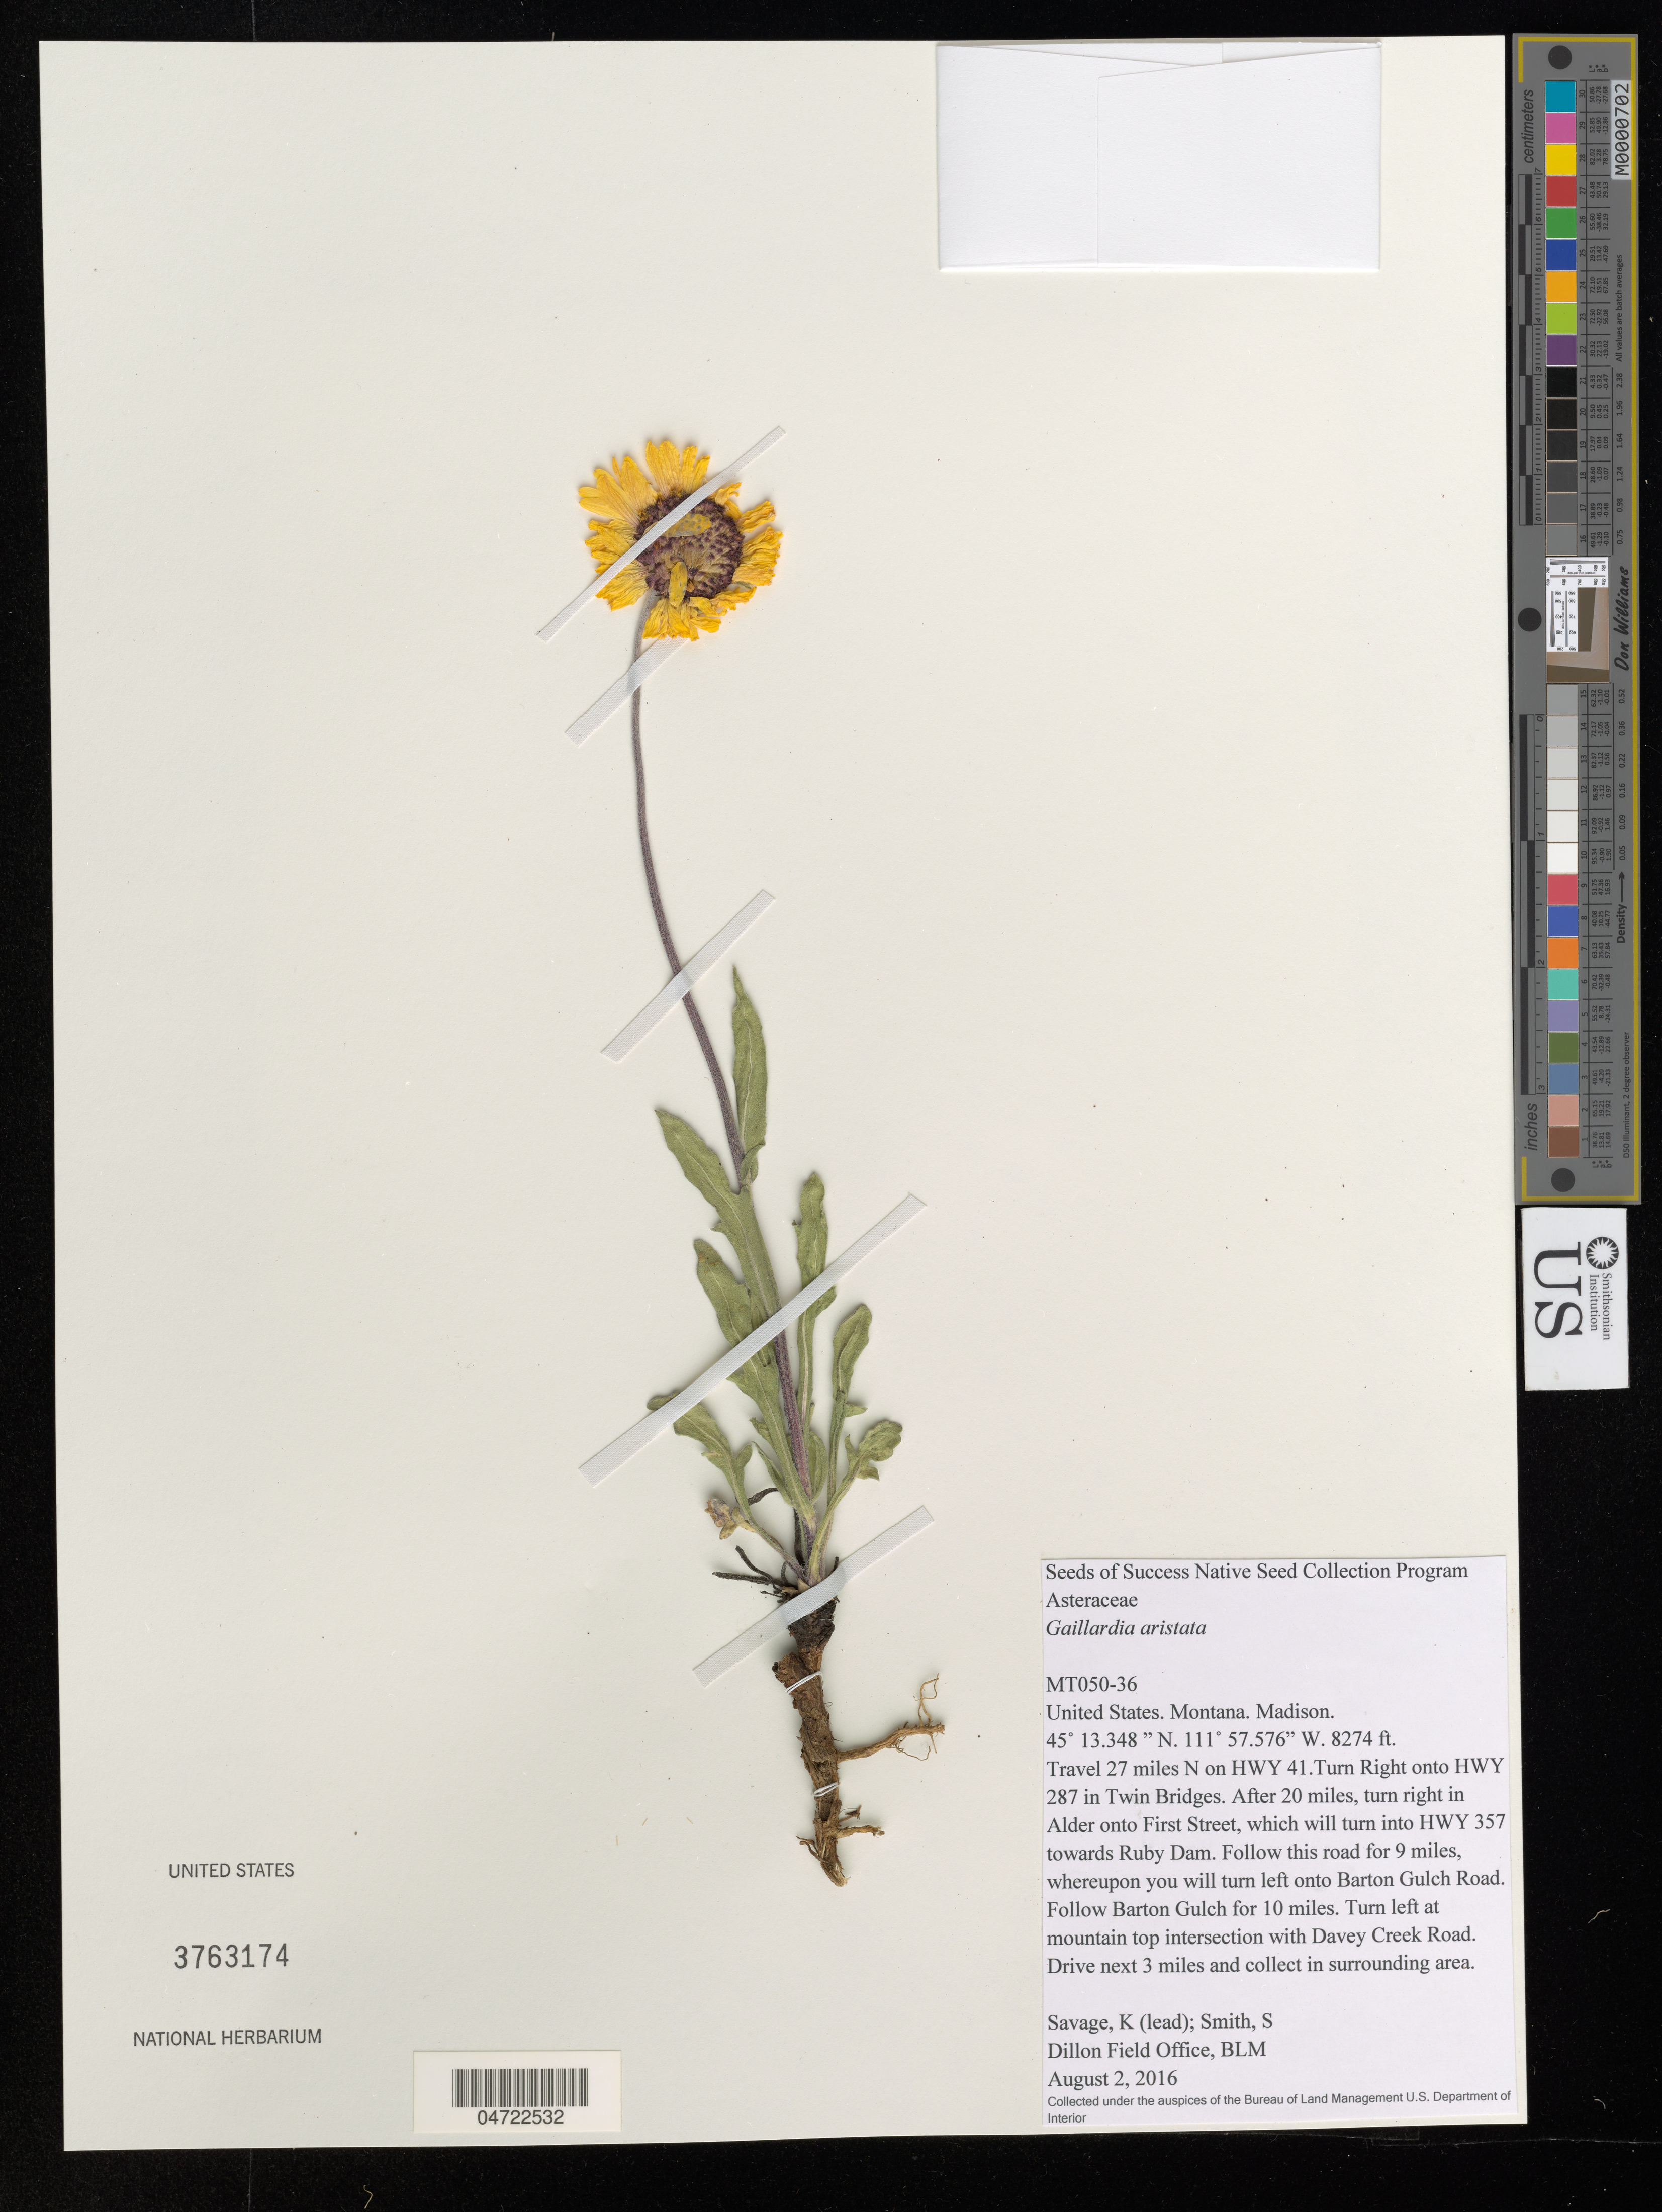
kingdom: Plantae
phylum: Tracheophyta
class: Magnoliopsida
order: Asterales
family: Asteraceae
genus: Gaillardia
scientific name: Gaillardia aristata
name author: Pursh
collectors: K. Savage & S. Smith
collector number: MT050-36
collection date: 2016-08-02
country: United States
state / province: Montana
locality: Madison. Travel 27 miles N on HWY 41. Turn Right onto HWY 287 in Twin Bridges. After 20 miles, turn right in Alder onto First Street, which will turn into HWY 357 towards Ruby Dam. Follow this road for 9 miles, whereupon you will turn left onto Barton Gulch Road. Follow Barton Gulch for 10 miles. Turn left at mountain top intersection with Davey Creek Road. Drive next 3 miles and collect in surrounding area.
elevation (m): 2522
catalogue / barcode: US 3763174